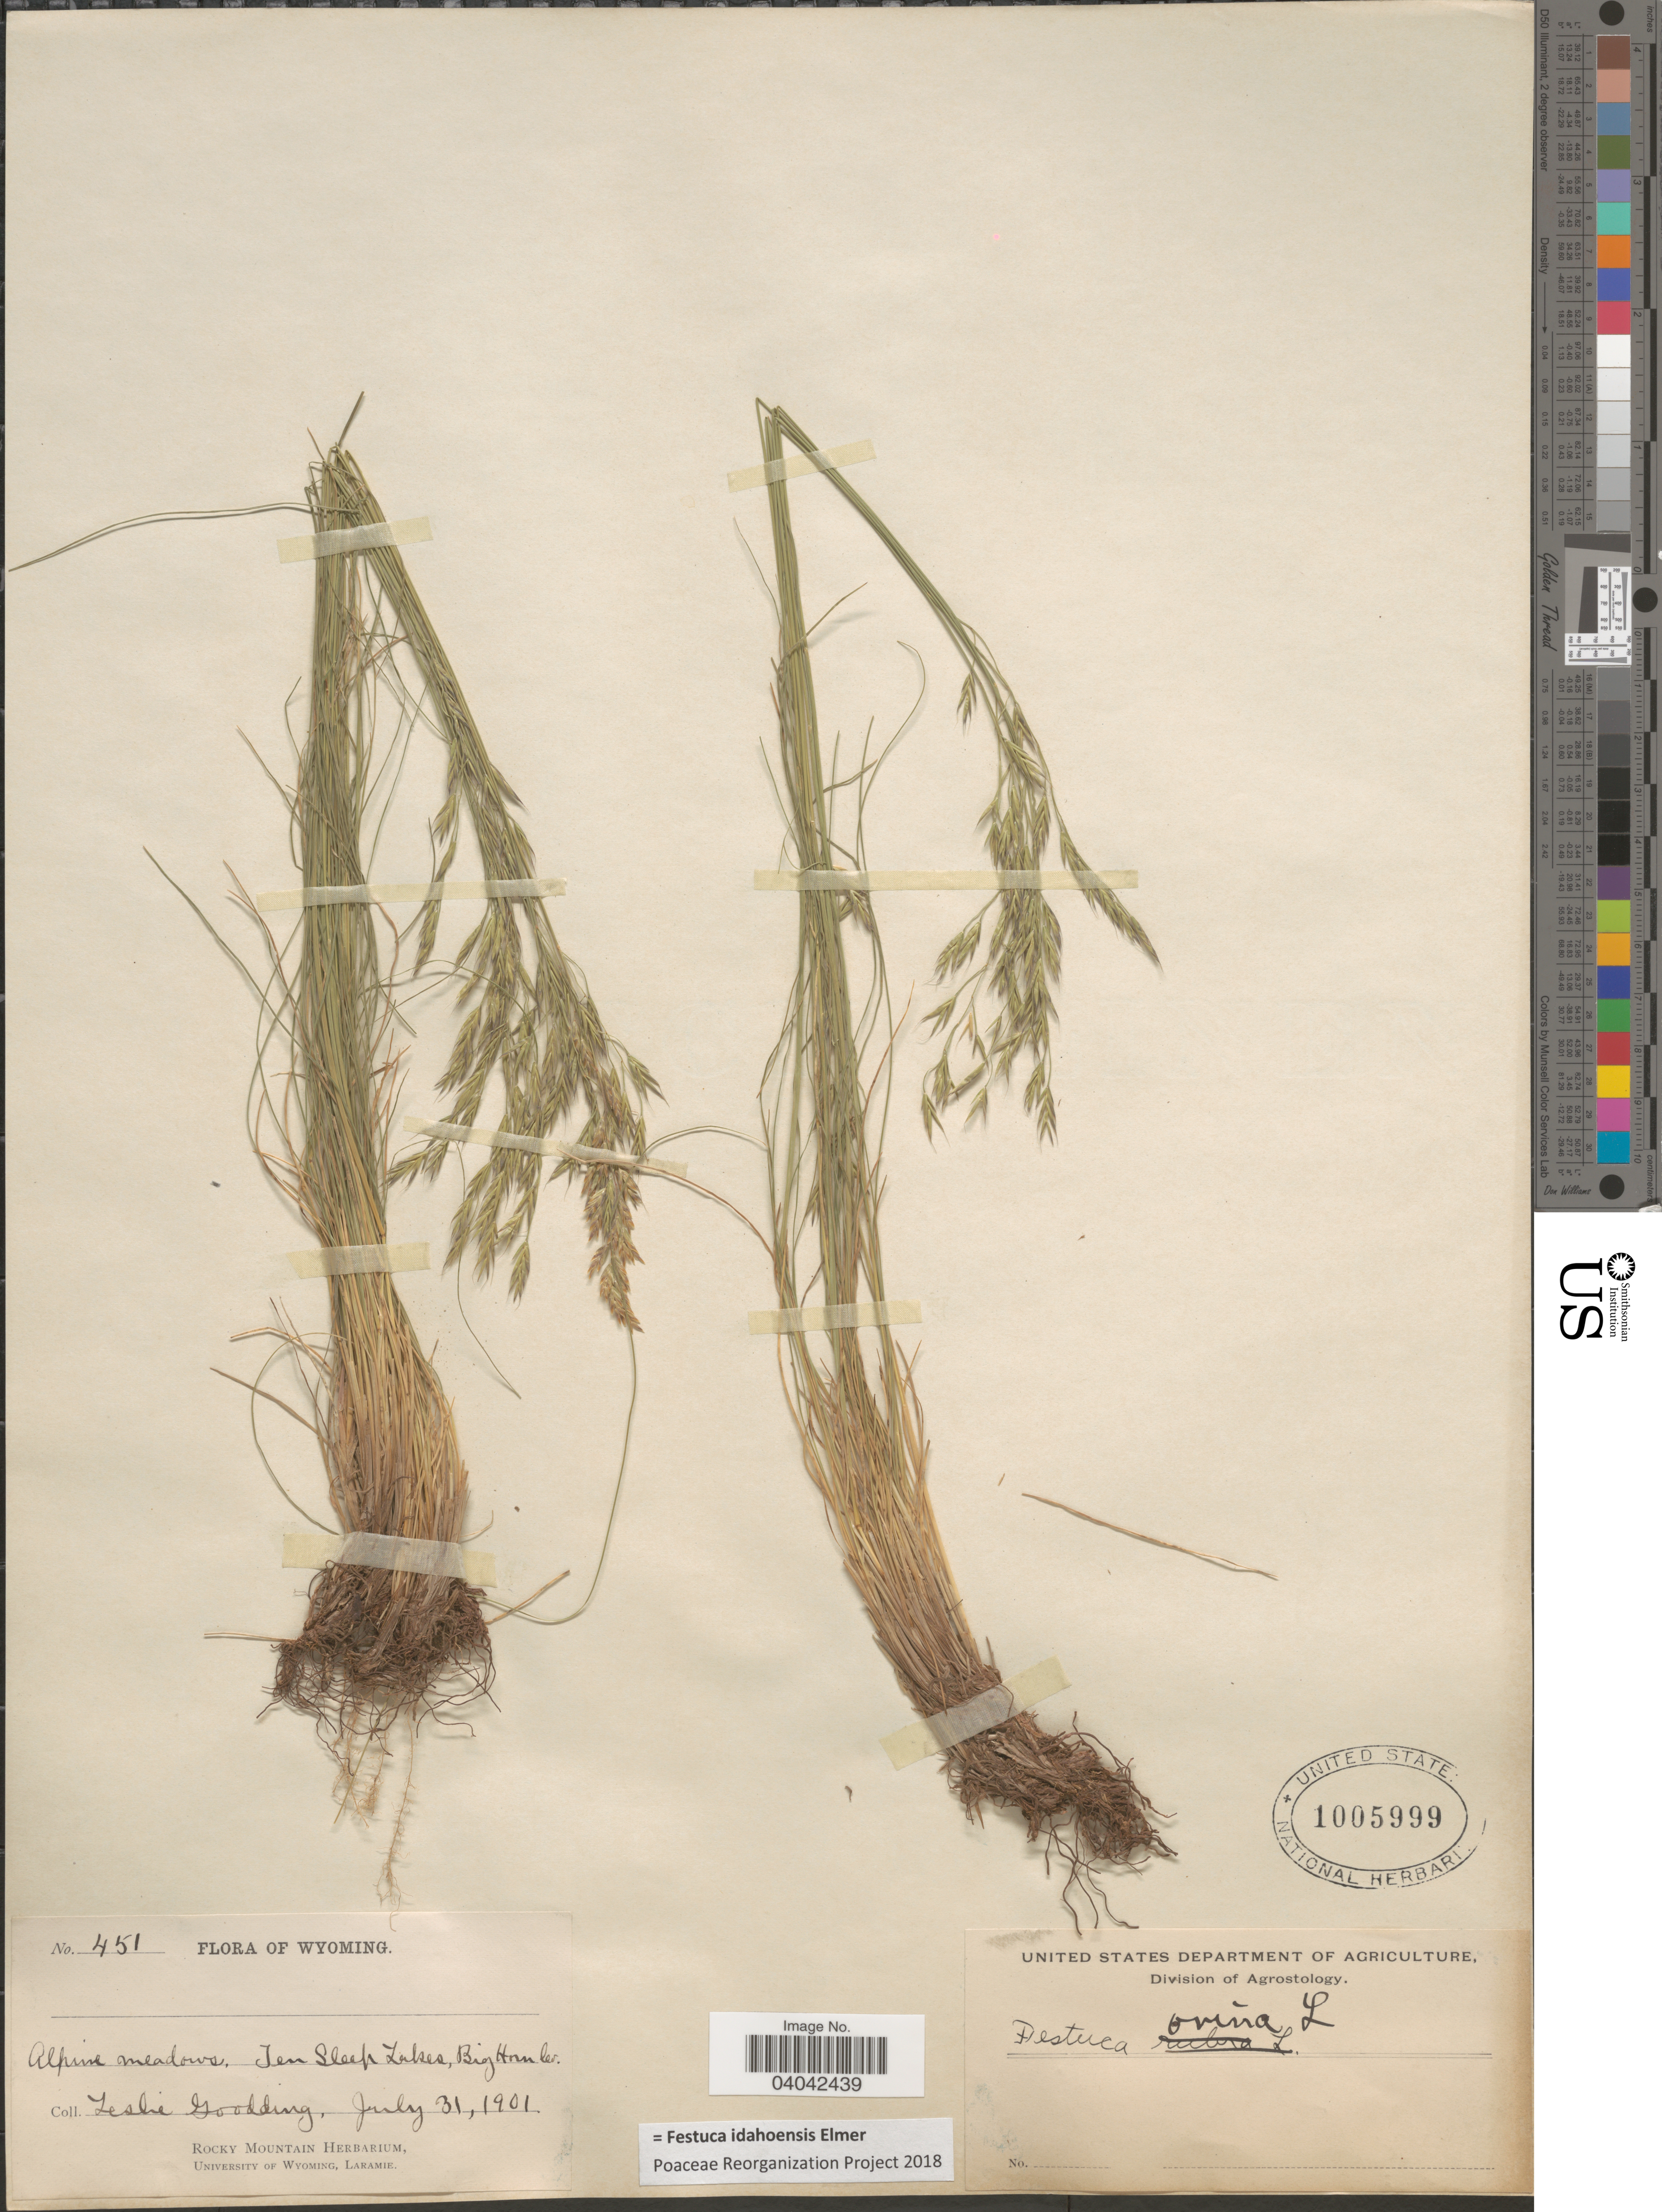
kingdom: Plantae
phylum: Tracheophyta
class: Liliopsida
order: Poales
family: Poaceae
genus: Festuca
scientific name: Festuca idahoensis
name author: Elmer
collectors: L. N. Goodding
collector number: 451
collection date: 1901-07-31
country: United States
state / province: Wyoming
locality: Alpine meadows. Ten Sleep Lakes, Big Horn Co.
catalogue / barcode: US 1005999